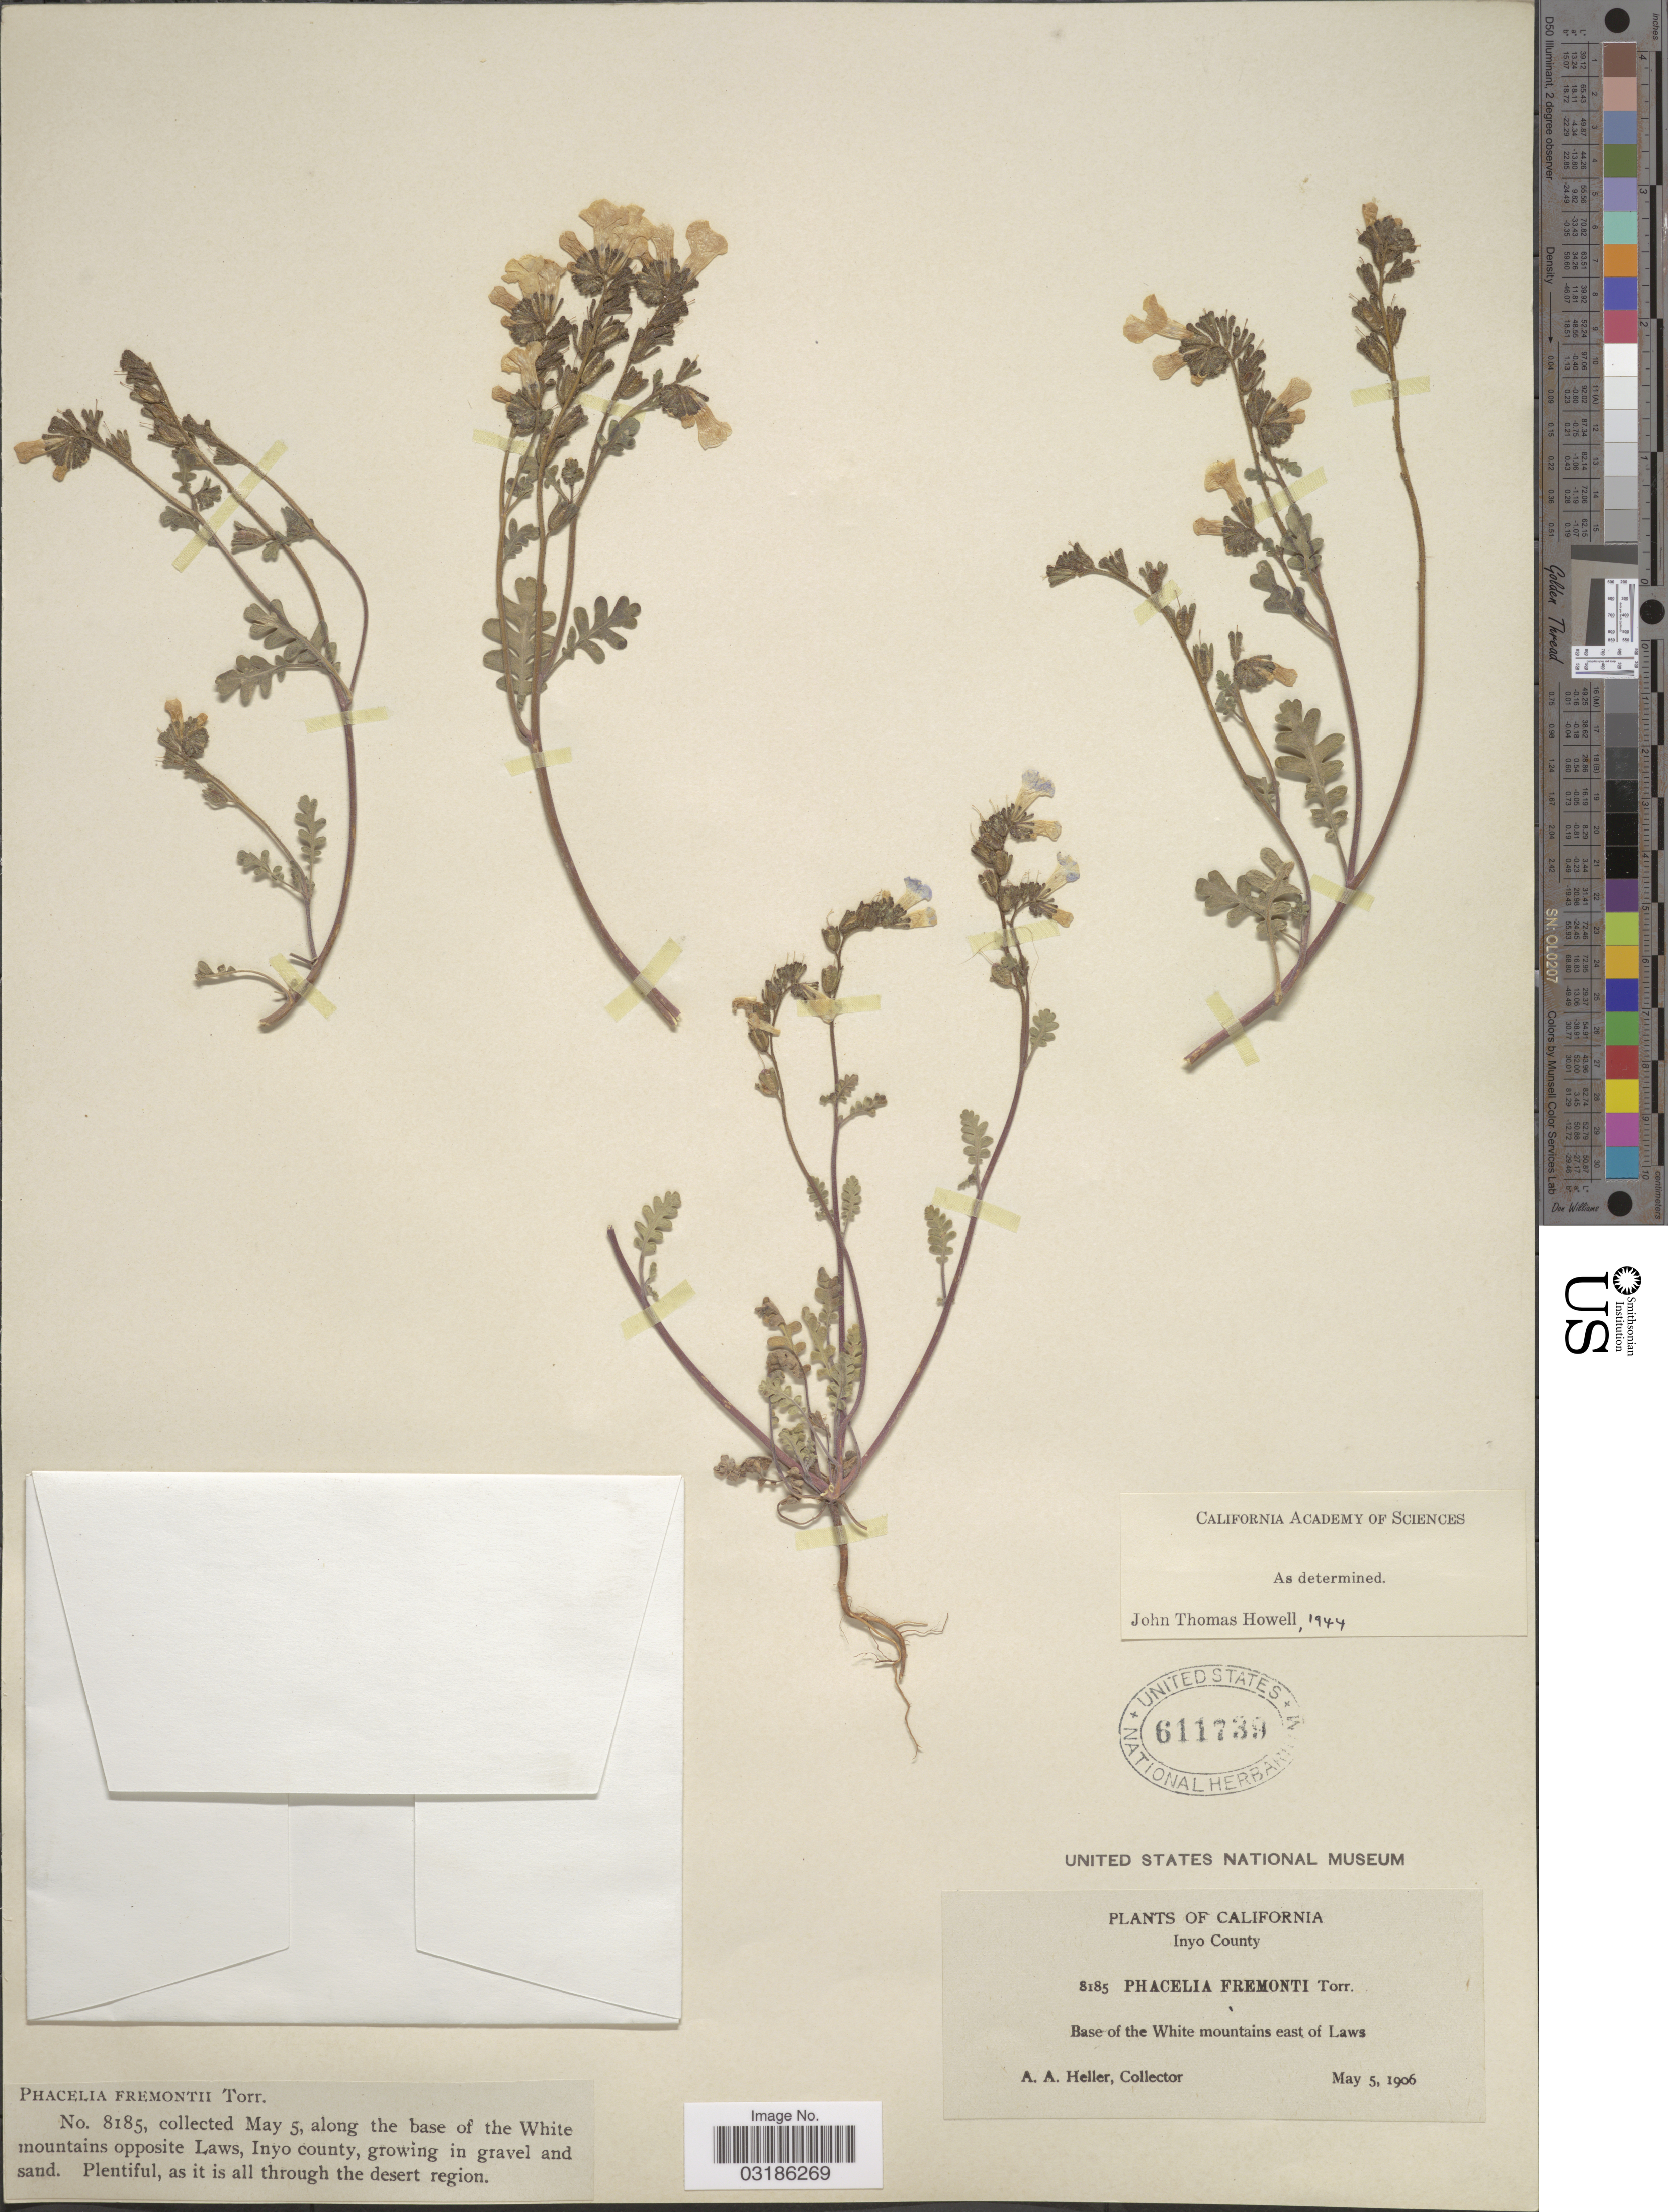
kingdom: Plantae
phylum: Tracheophyta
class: Magnoliopsida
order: Boraginales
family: Hydrophyllaceae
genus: Phacelia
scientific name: Phacelia fremontii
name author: Torr.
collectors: A. A. Heller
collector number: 8185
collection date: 1906-05-05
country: United States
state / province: California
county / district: Inyo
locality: Inyo County. Base of the White mountains east of Laws. Along the base of the White mountains opposite Laws.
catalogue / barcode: US 611739